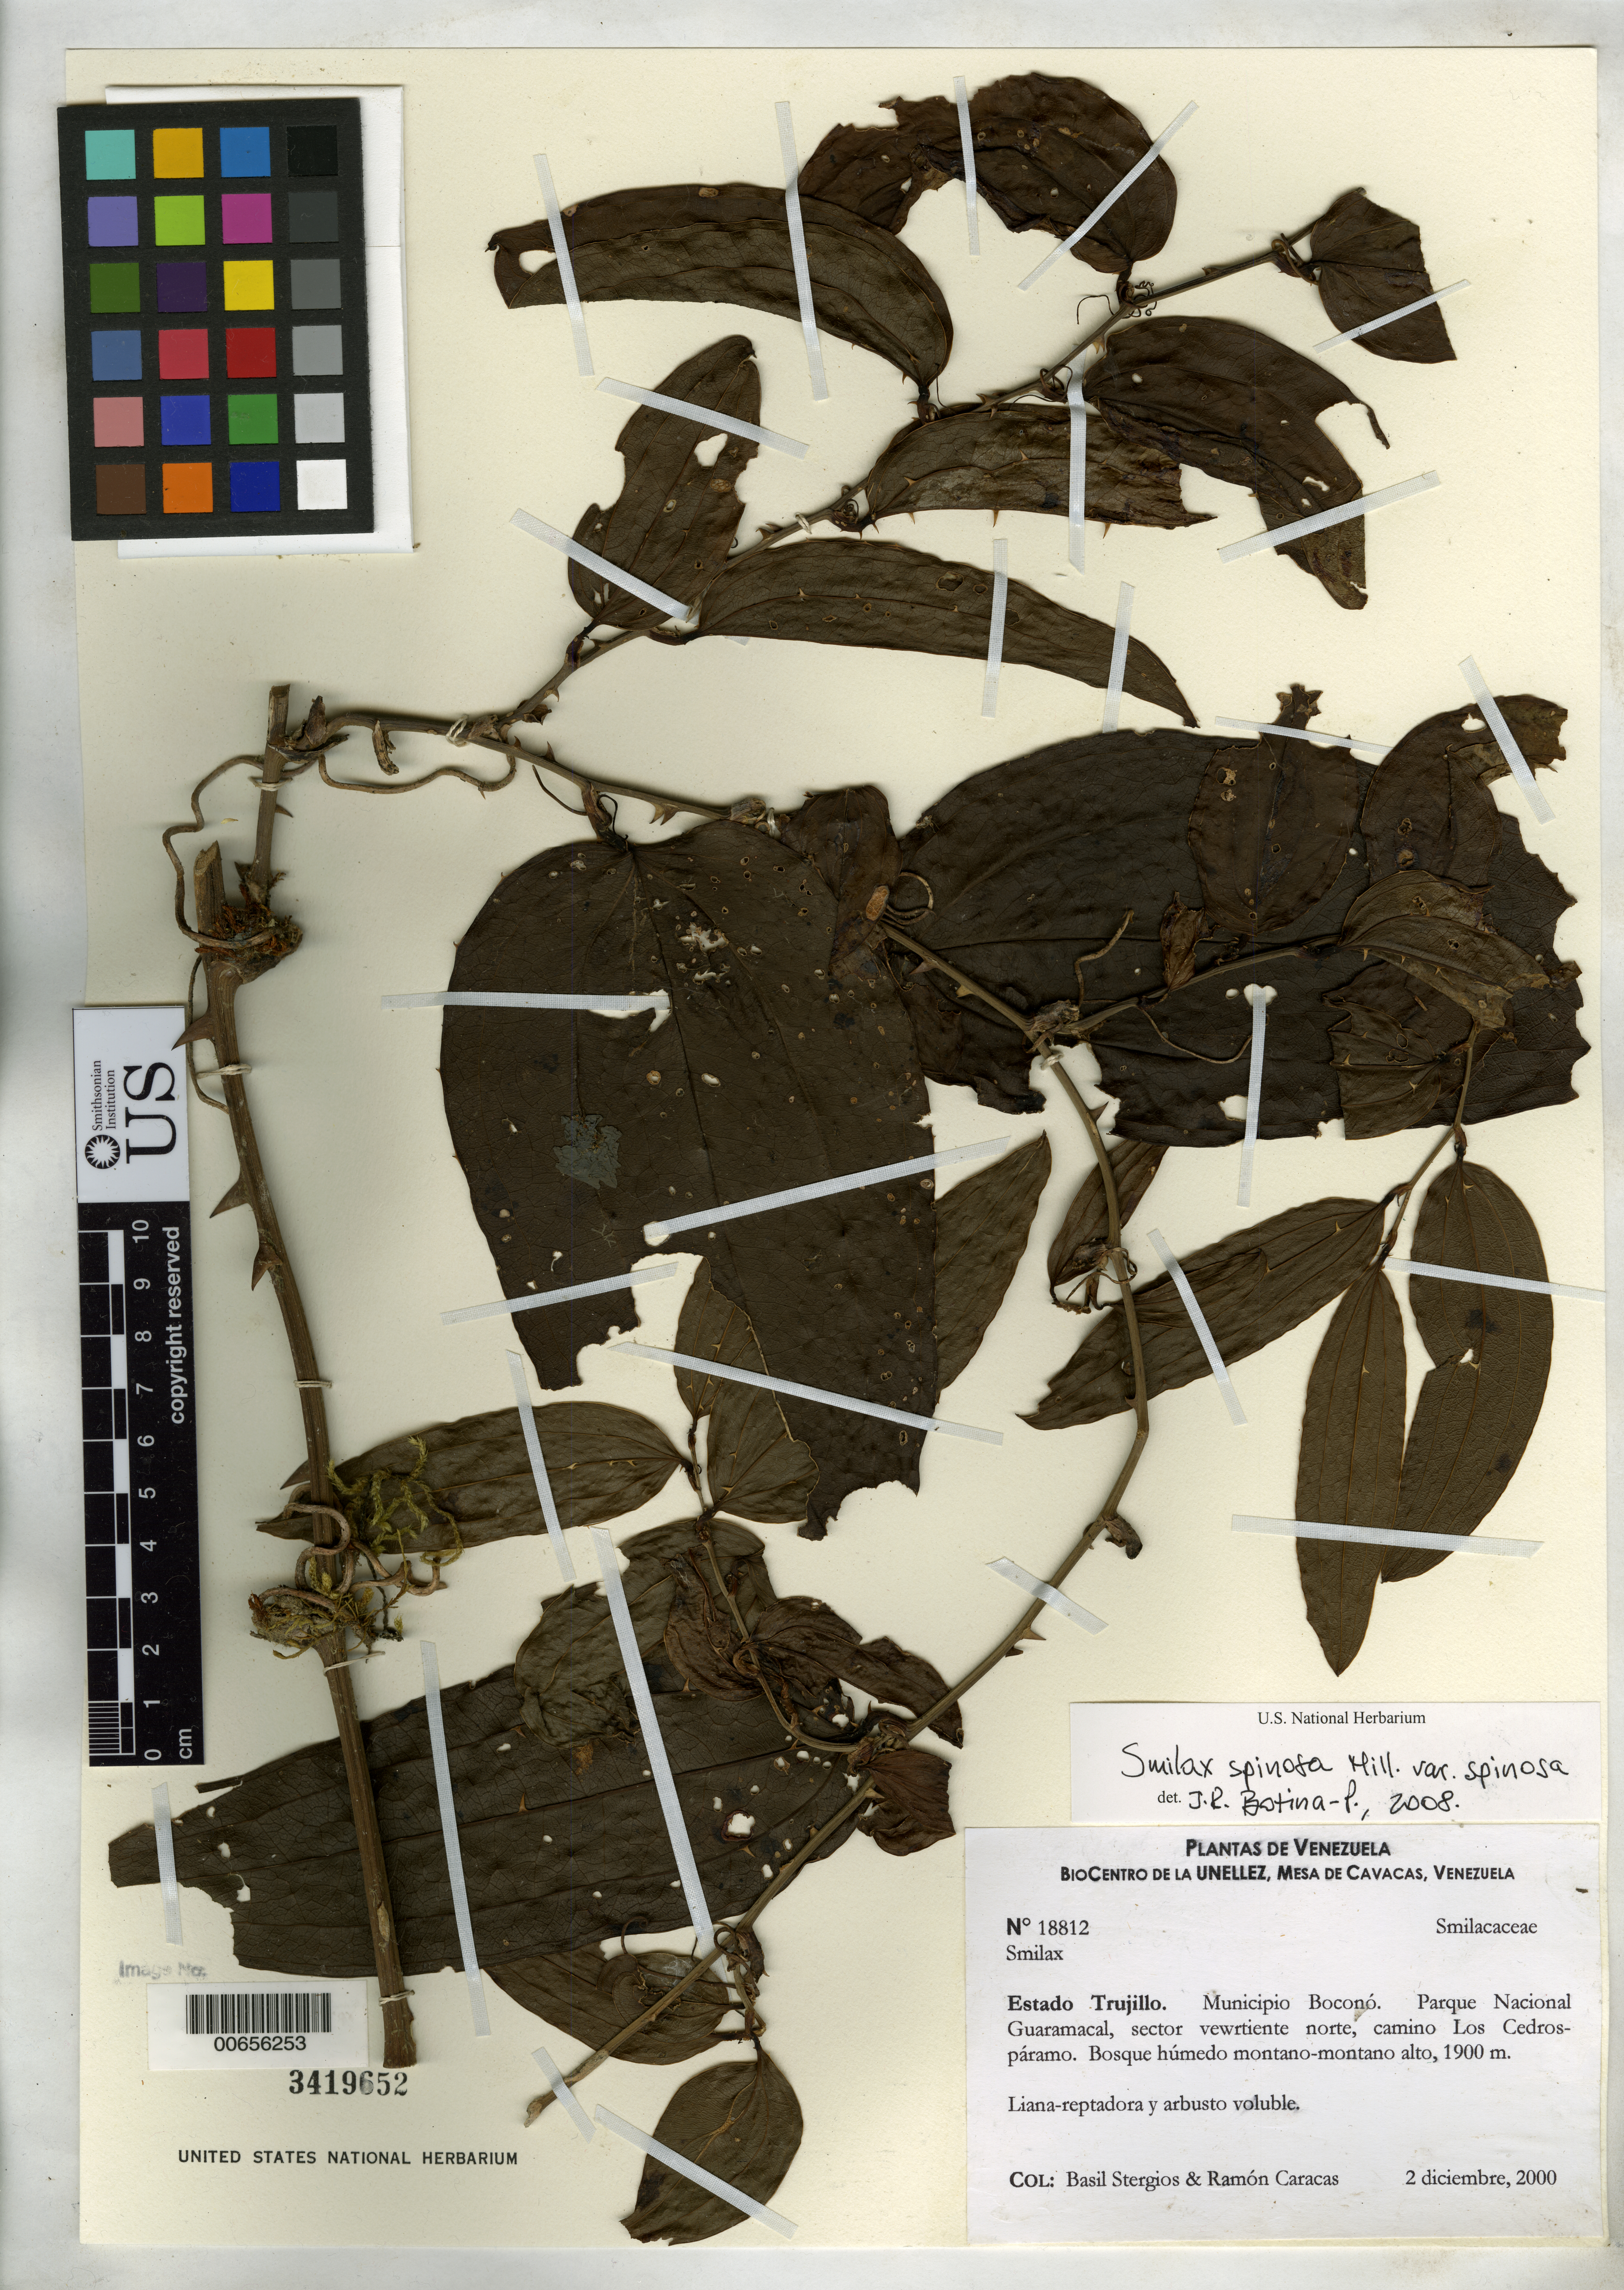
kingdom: Plantae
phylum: Tracheophyta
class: Liliopsida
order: Liliales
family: Smilacaceae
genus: Smilax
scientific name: Smilax spinosa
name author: Mill.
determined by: Dorr, L. J., (BOT), Smithsonian Institution - National Museum of Natural History (UNITED STATES)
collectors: B. G. Stergios & R. Caracas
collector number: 18812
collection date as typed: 02 Dec 2000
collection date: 2000-12-02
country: Venezuela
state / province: Trujillo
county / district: Boconó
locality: Parque Nacional Guaramacal, vertiente N, camino Los Cedros-páramo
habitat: Bosque húmedo montano-montano alto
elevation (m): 1900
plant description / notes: CUVC, PORT, US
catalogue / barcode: US 3419652